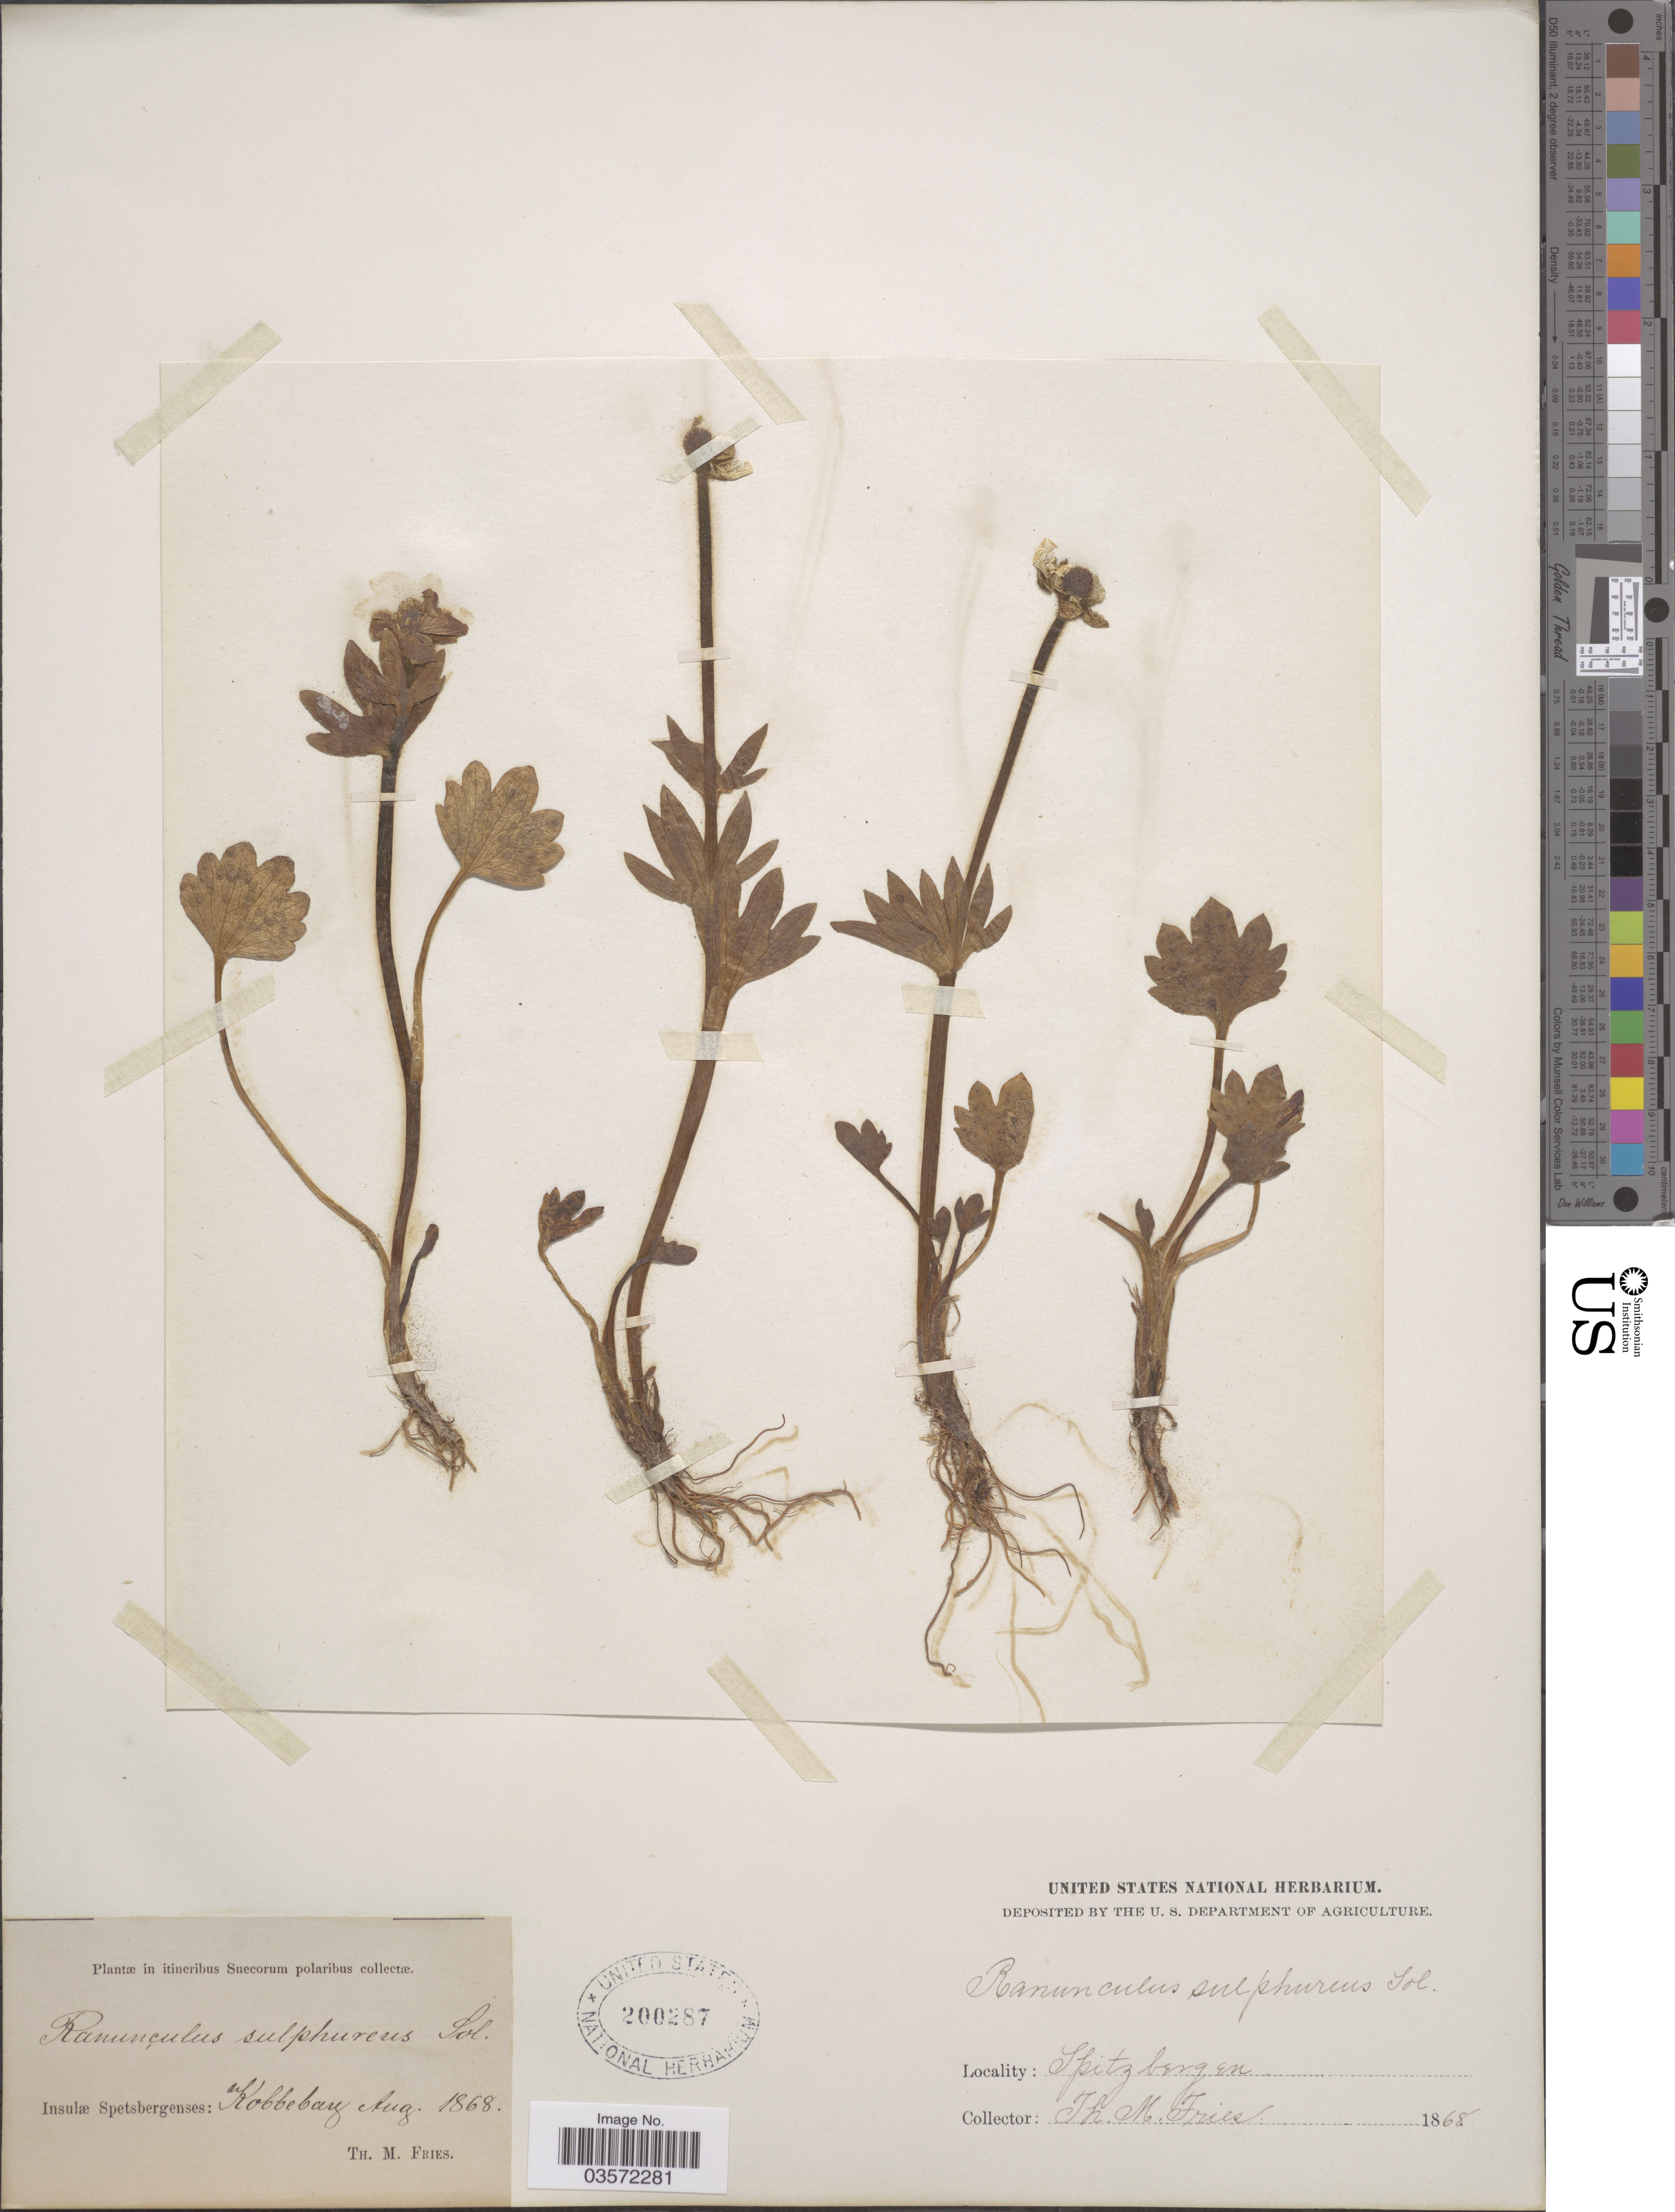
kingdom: Plantae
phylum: Tracheophyta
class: Magnoliopsida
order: Ranunculales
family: Ranunculaceae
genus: Ranunculus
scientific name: Ranunculus sulphureus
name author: Sol.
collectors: T. Fries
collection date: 1868-08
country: Norway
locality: In itineribus Suecorum polaribus. Insulæ Spetsbergenses: Kobbebay. Spitzbergen.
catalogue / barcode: US 200287